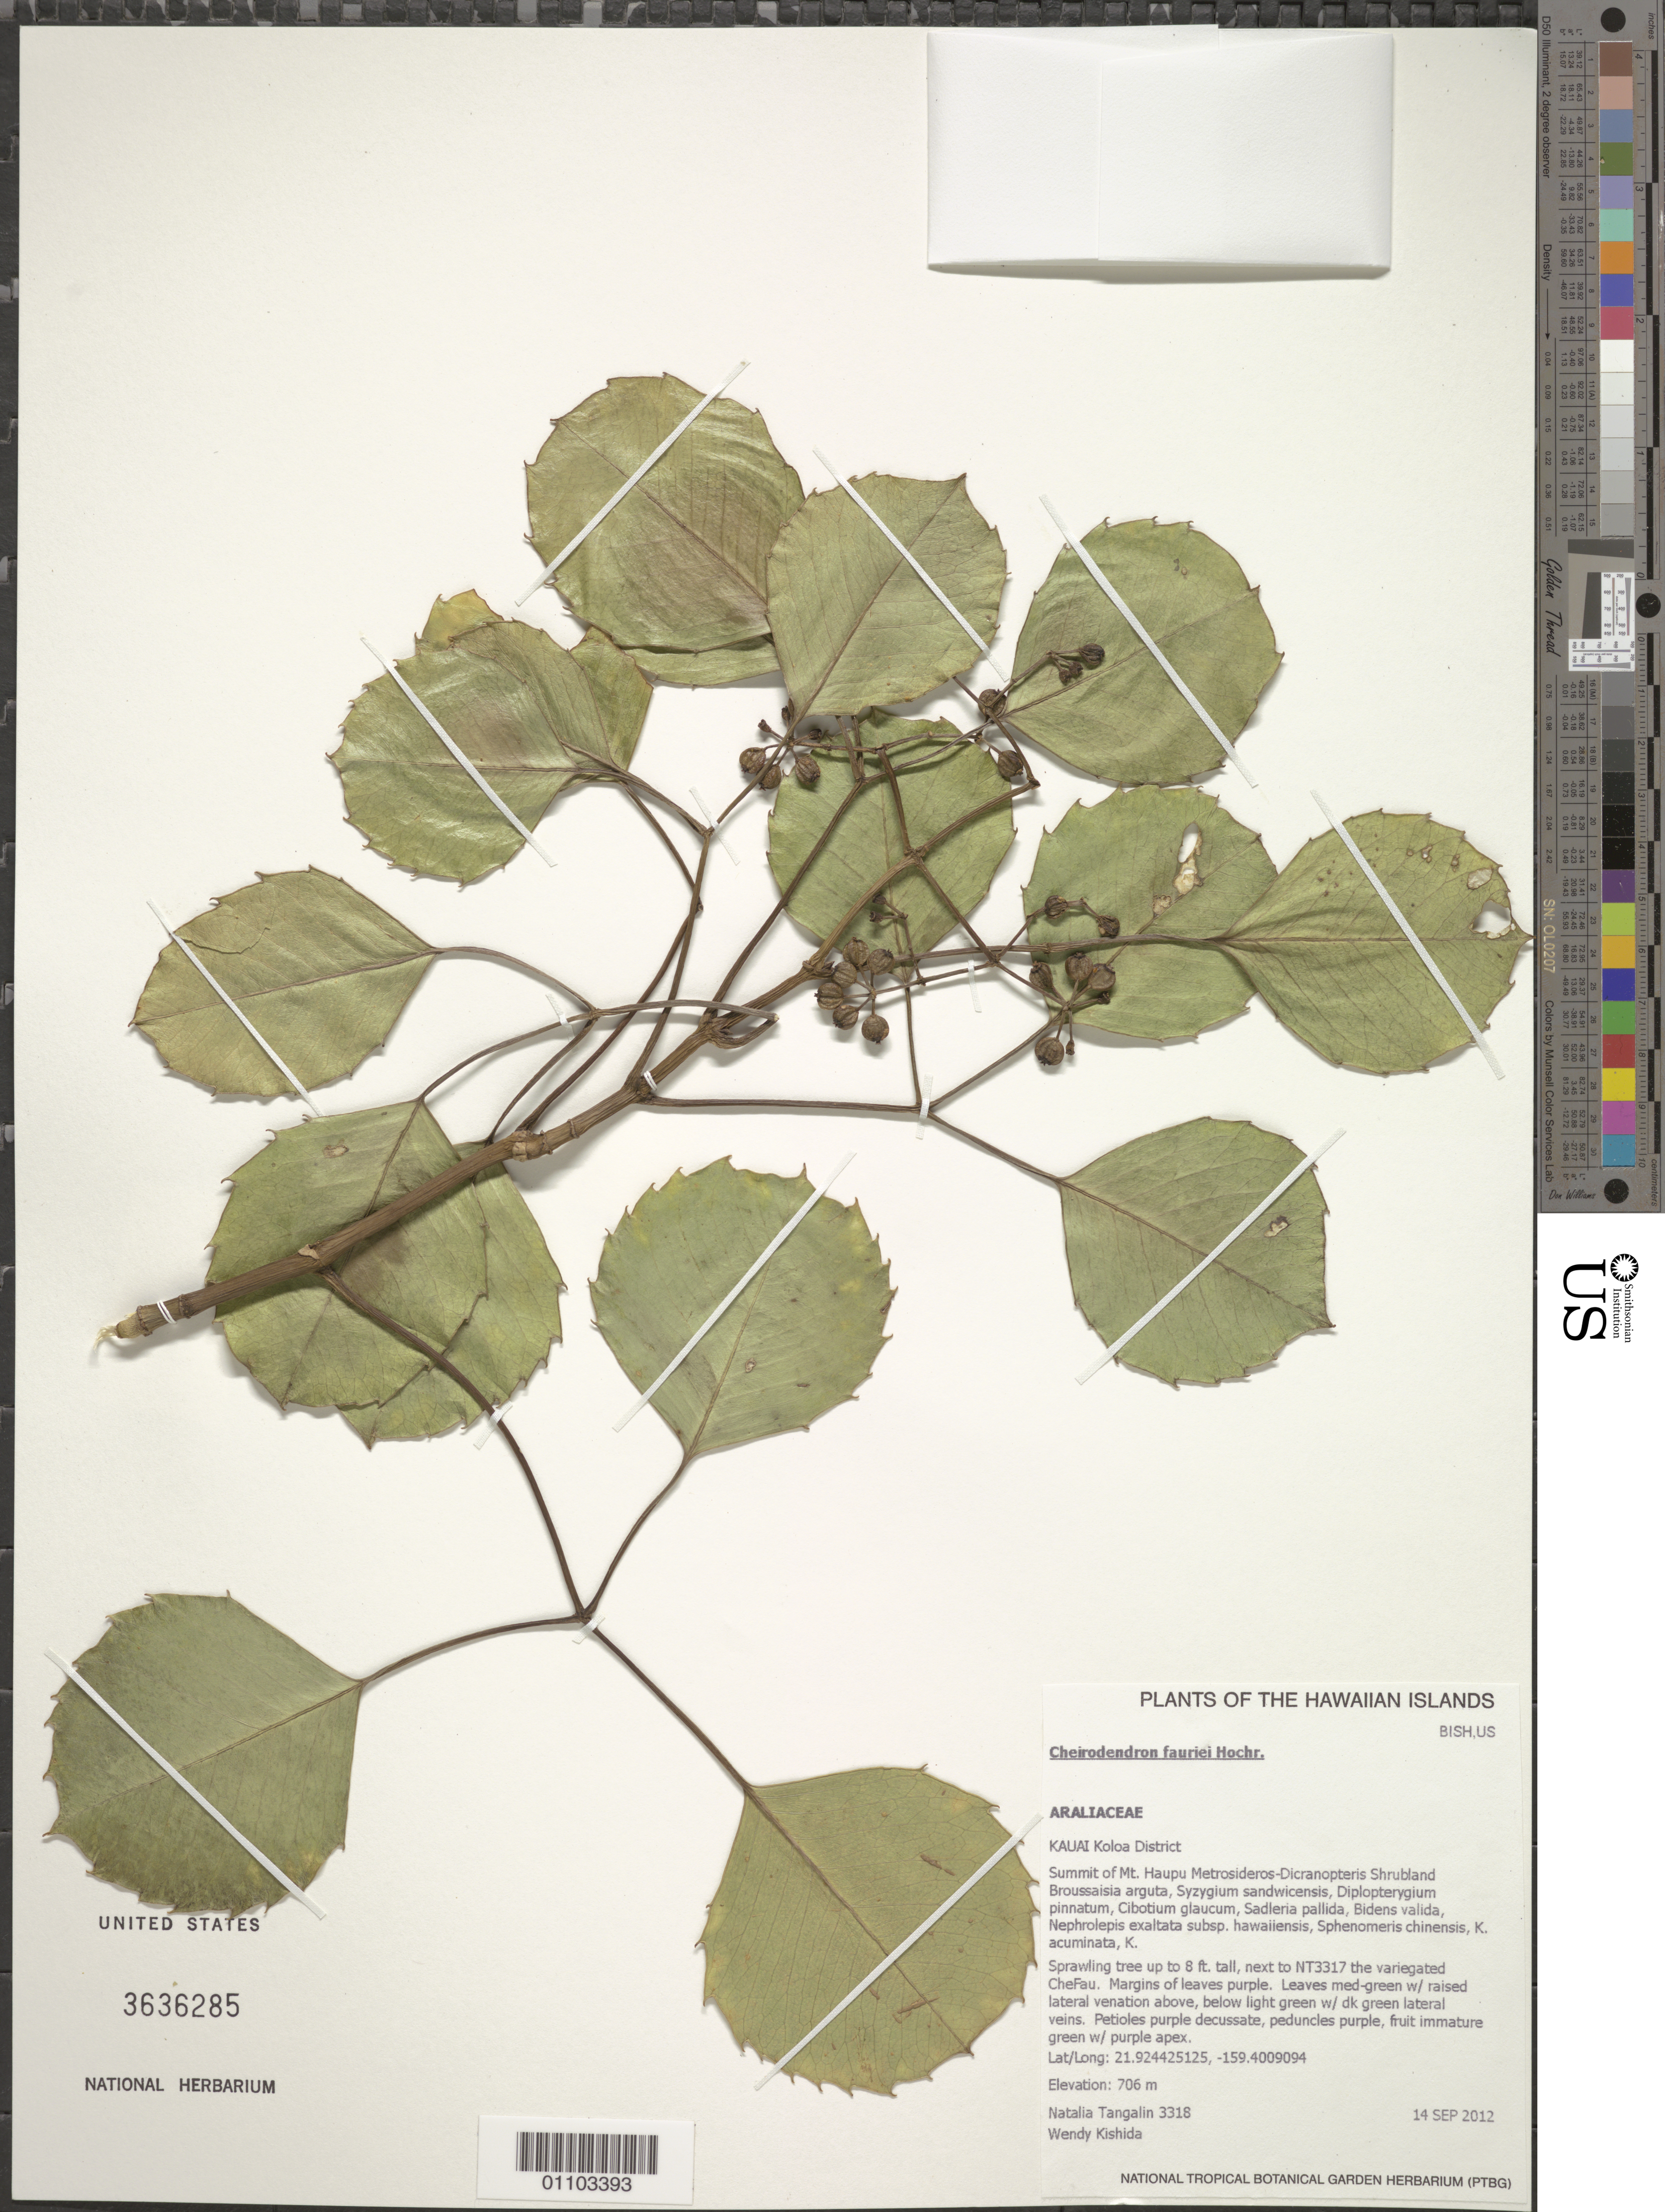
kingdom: Plantae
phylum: Tracheophyta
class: Magnoliopsida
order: Apiales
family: Araliaceae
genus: Cheirodendron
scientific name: Cheirodendron fauriei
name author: Hochr.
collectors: N. Tangalin & W. Kishida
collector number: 3318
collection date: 2012-09-14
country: United States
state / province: Hawaii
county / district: Kauai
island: Kaua'i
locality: Koloa District, Summit of Mt. Haupu.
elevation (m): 706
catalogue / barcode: US 3636285